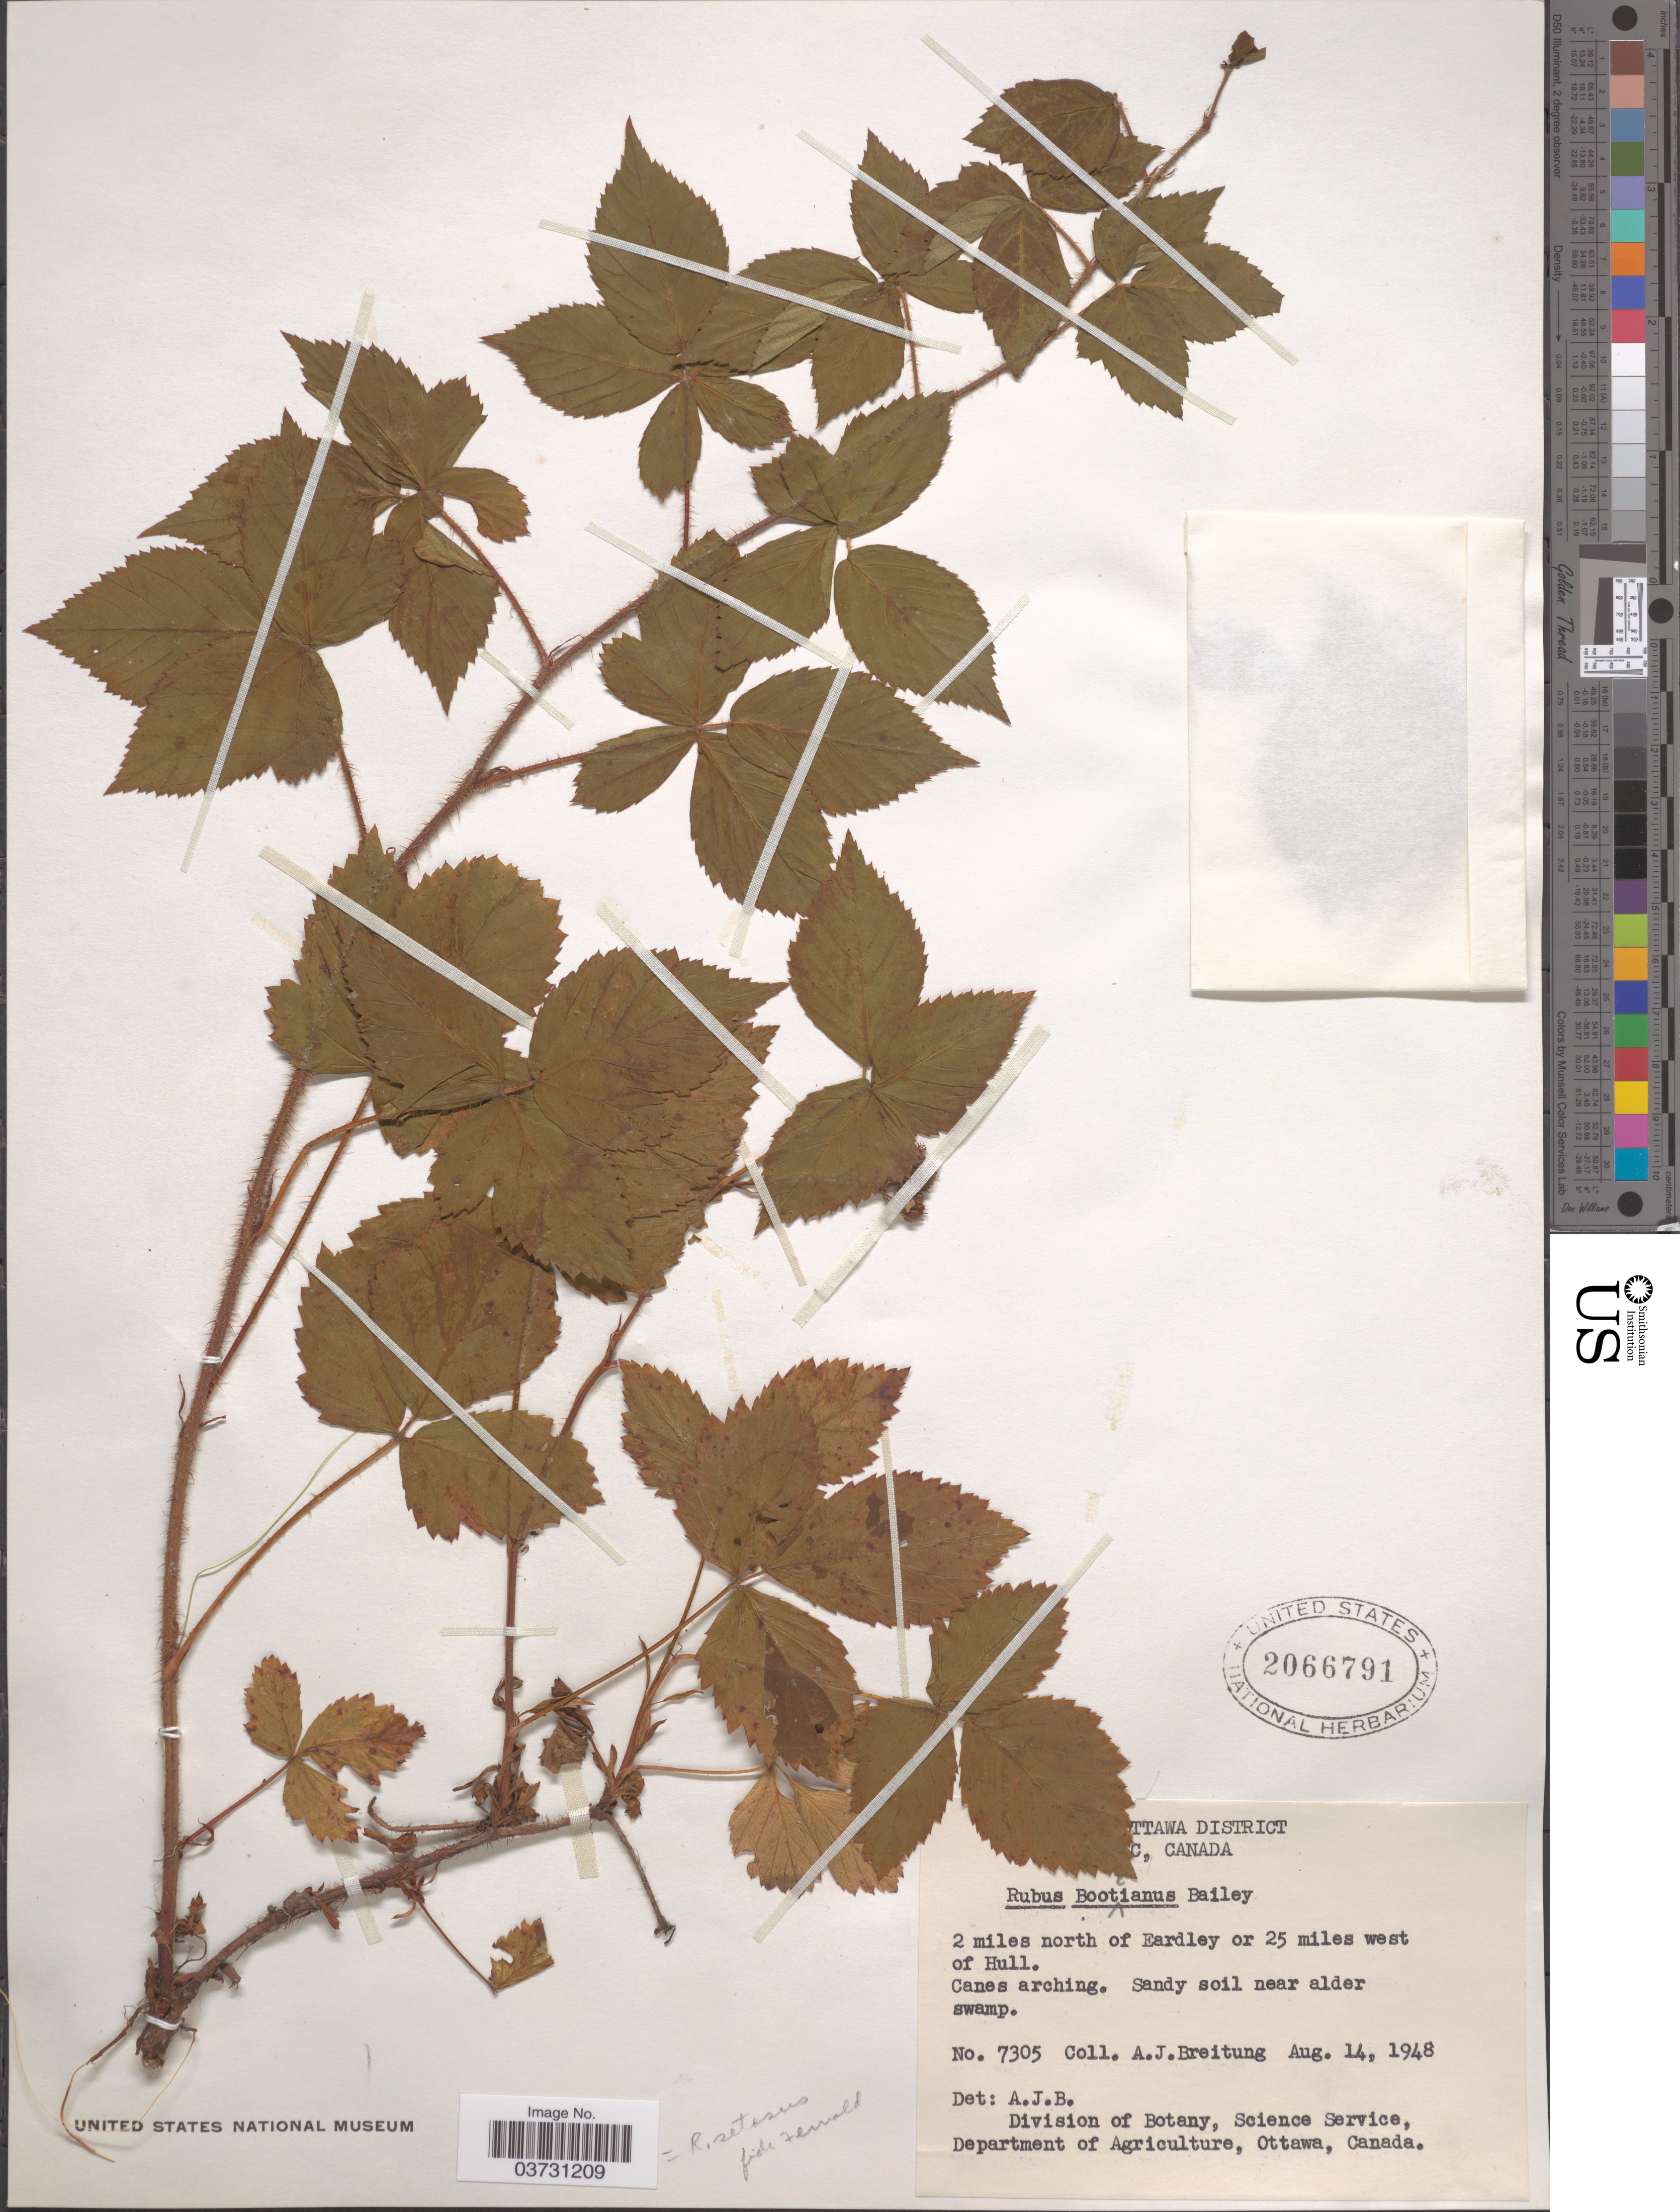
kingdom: Plantae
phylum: Tracheophyta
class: Magnoliopsida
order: Rosales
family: Rosaceae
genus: Rubus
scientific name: Rubus setosus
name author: Bigelow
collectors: A. Breitung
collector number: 7305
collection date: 1948-08-14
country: Canada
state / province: Ontario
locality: [illegible text]ttawa District, [illegible text]c. 2 miles north of Eardley or 25 miles west of Hull.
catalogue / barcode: US 2066791